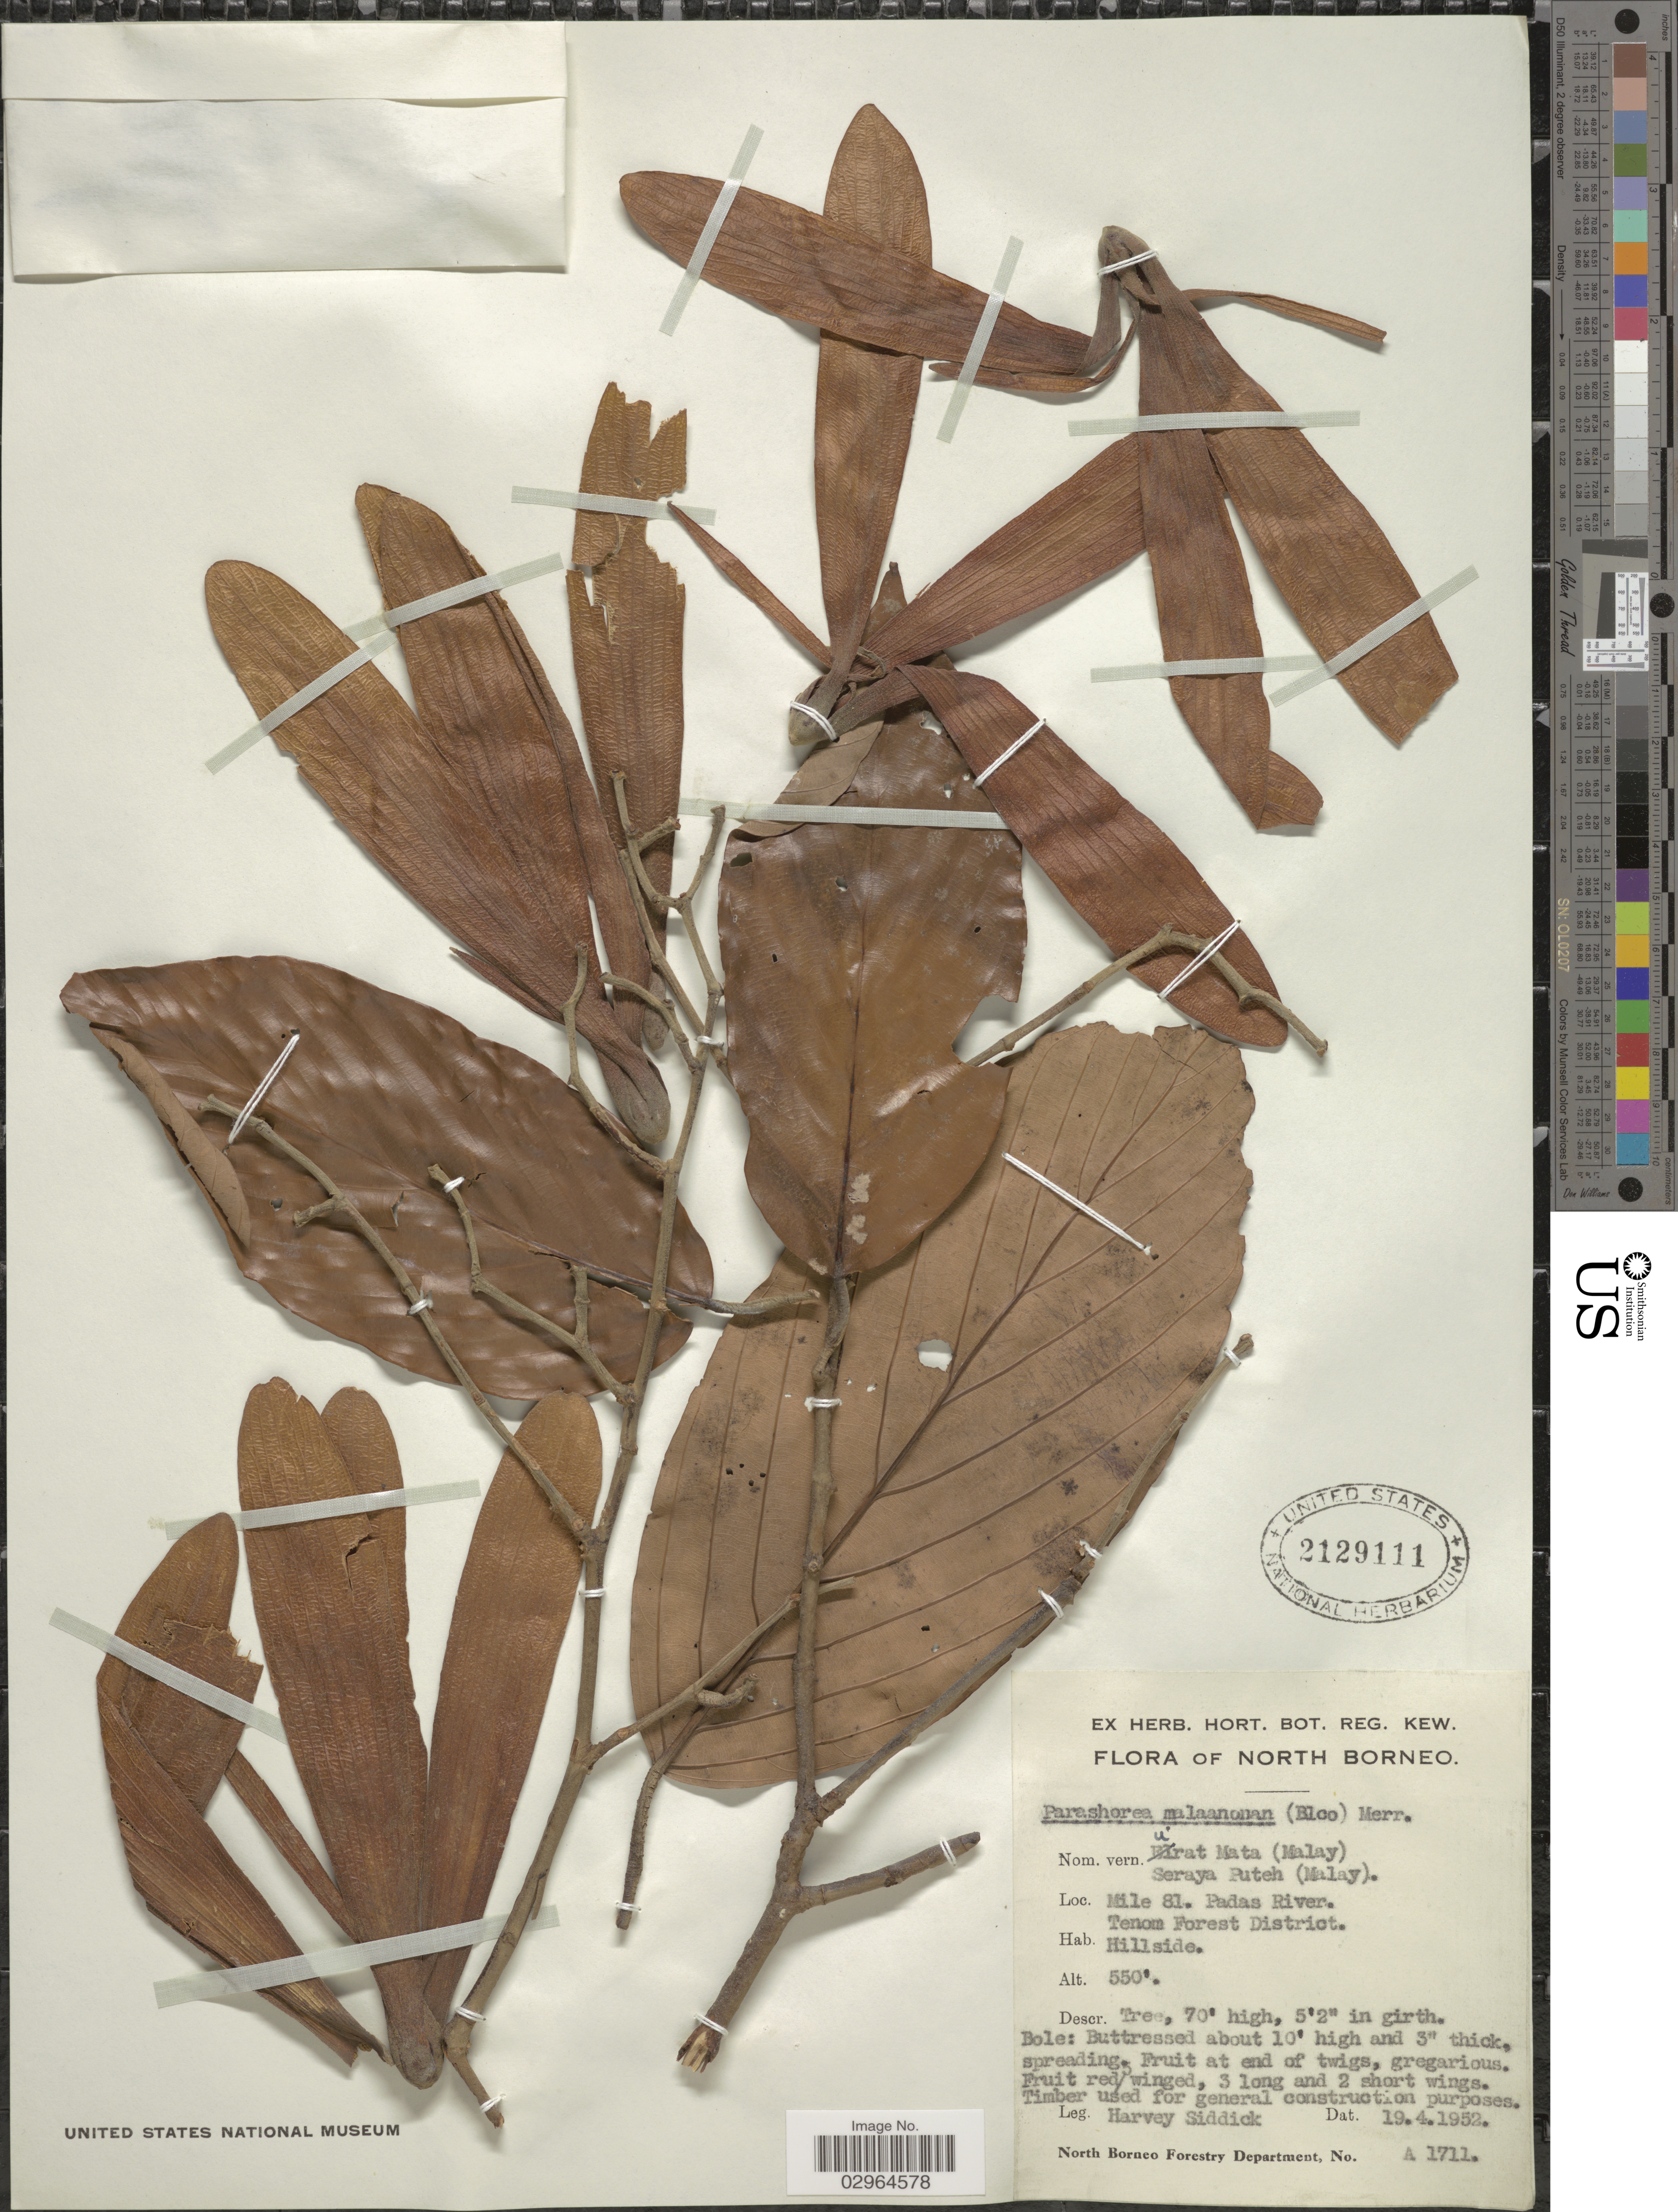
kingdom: Plantae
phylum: Tracheophyta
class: Magnoliopsida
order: Malvales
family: Dipterocarpaceae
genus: Parashorea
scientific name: Parashorea malaanonan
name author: (Blanco) Merr.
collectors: H. Siddick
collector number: A1711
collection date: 1952-04-19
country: Malaysia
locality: North Borneo, Mile 81. Padas River. Tenom Forest District.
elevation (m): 168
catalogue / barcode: US 2129111